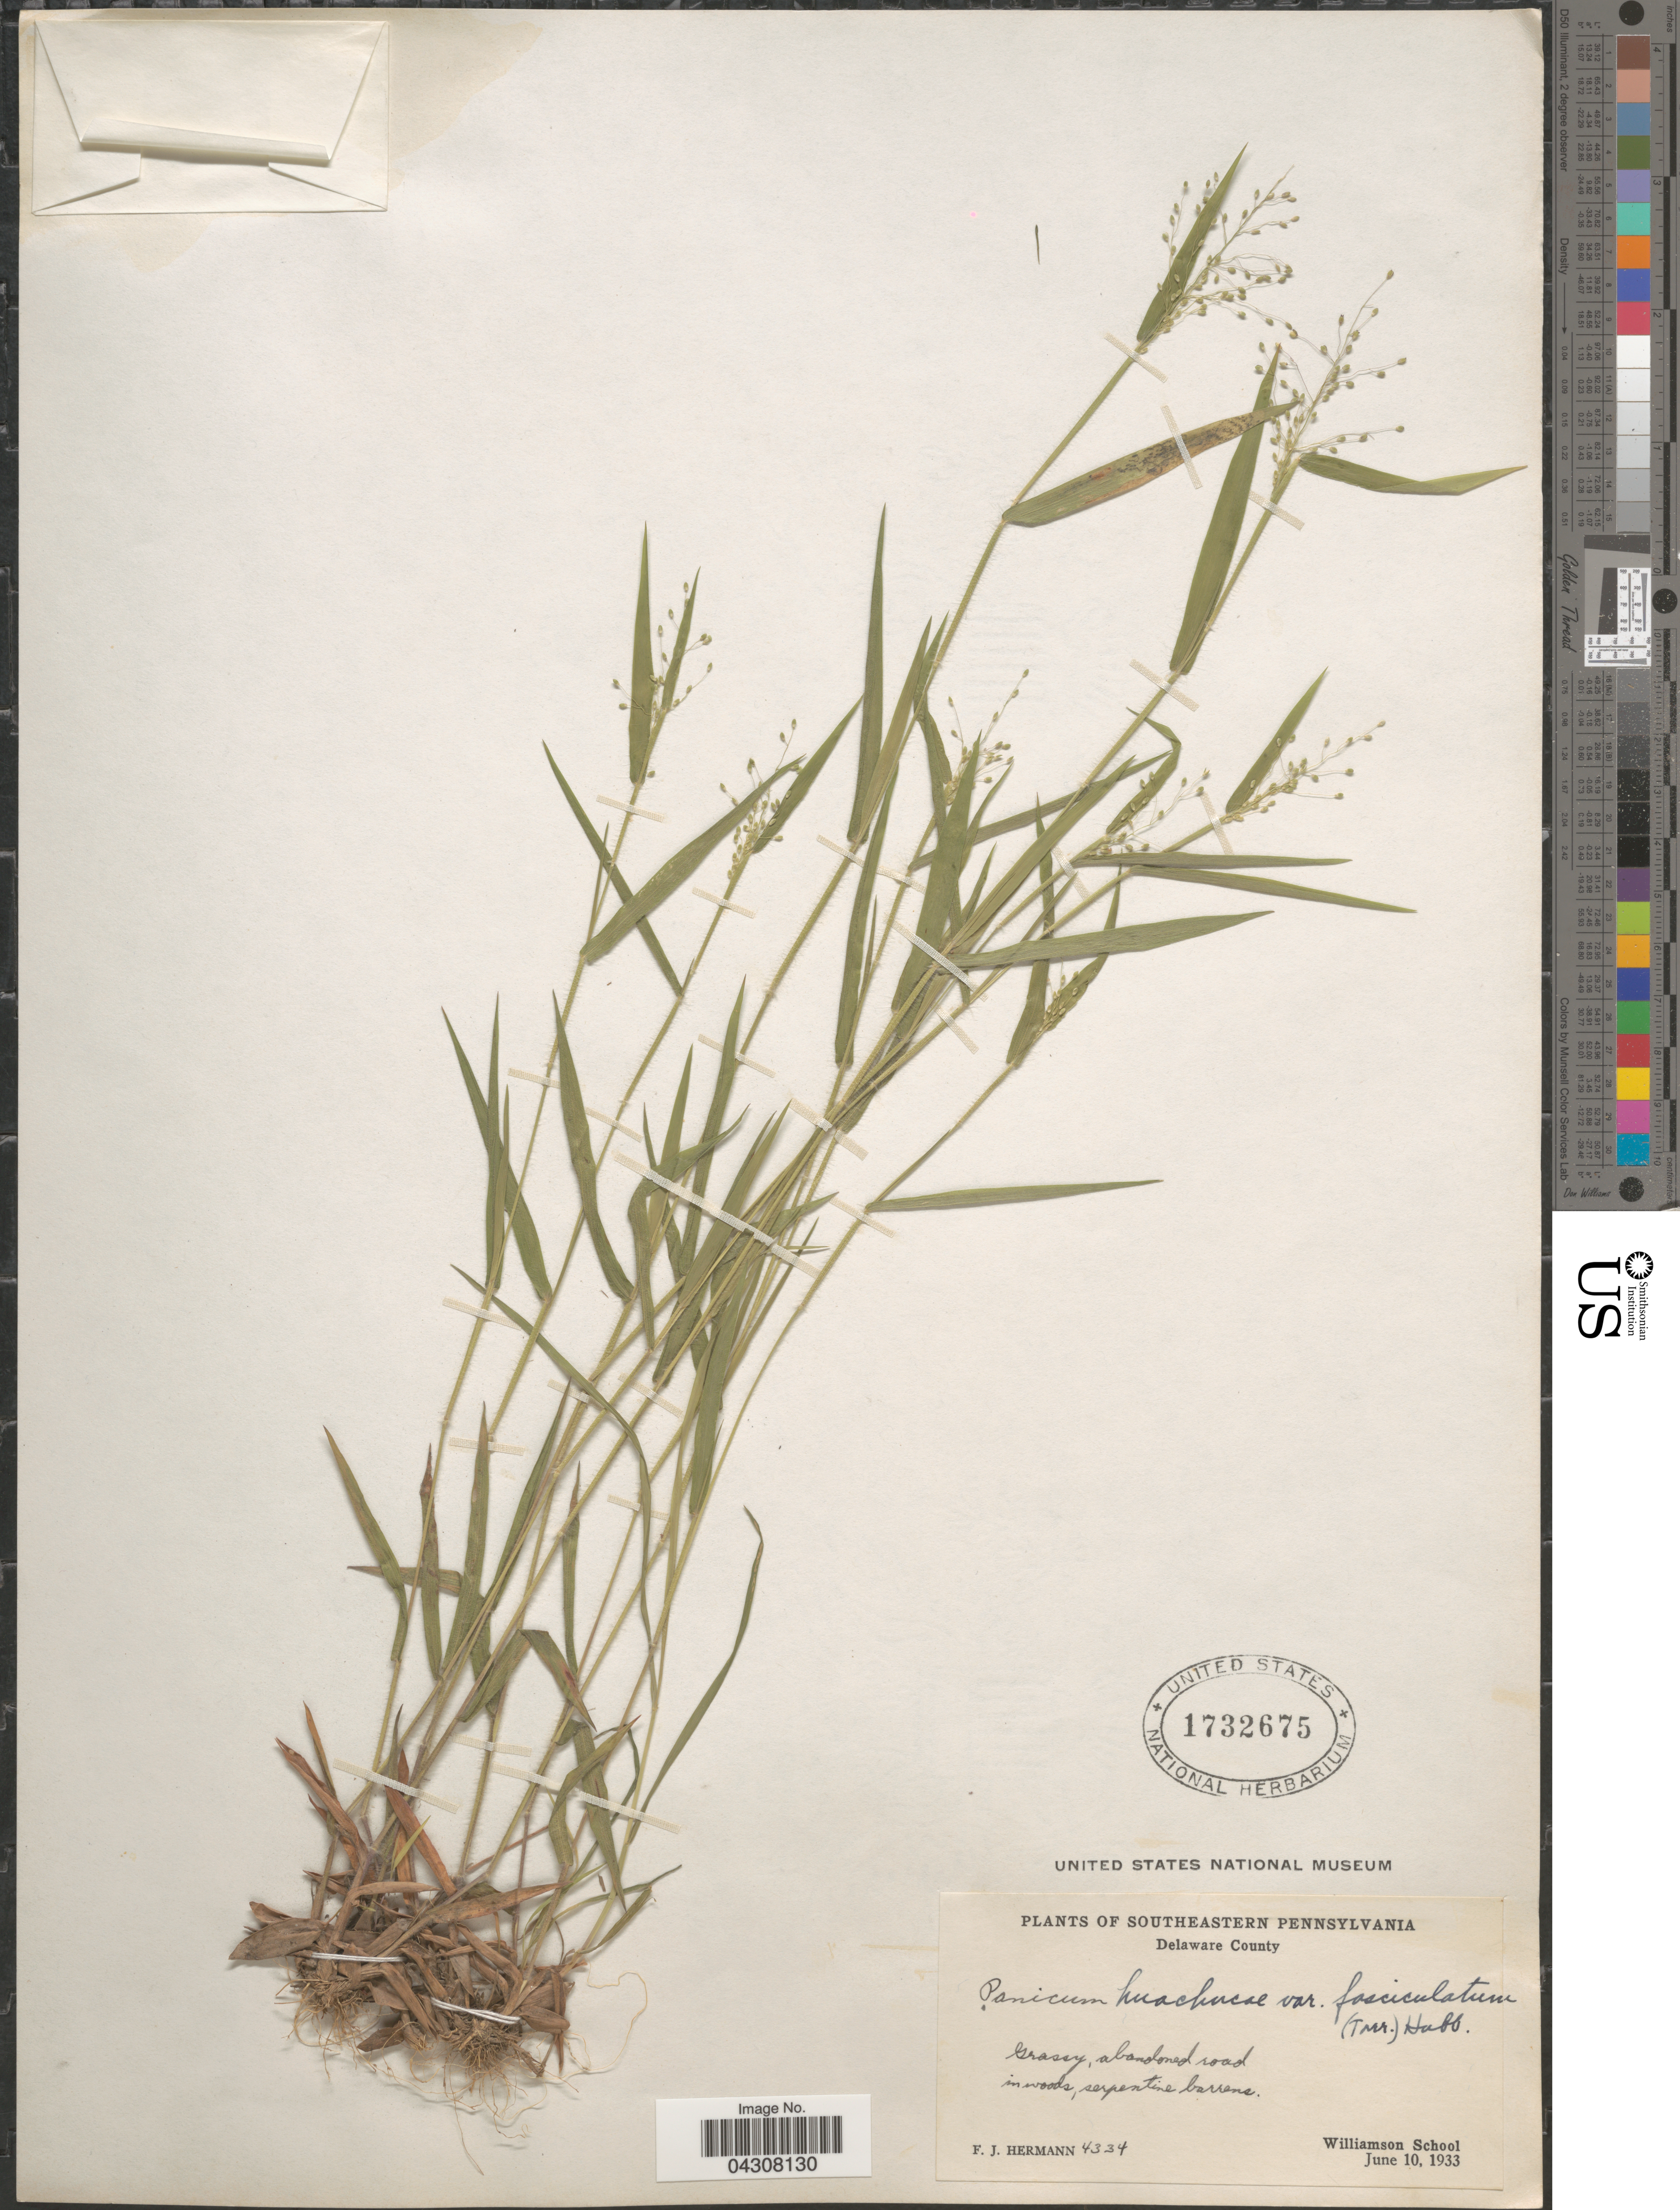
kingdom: Plantae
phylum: Tracheophyta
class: Liliopsida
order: Poales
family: Poaceae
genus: Dichanthelium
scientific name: Dichanthelium acuminatum var. acuminatum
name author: (Sw.) Gould & C.A. Clark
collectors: F. J. Hermann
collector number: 4334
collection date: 1933-06-10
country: United States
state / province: Pennsylvania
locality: Southeastern Pennsylvania. Delaware County. Williamson School.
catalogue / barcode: US 1732675